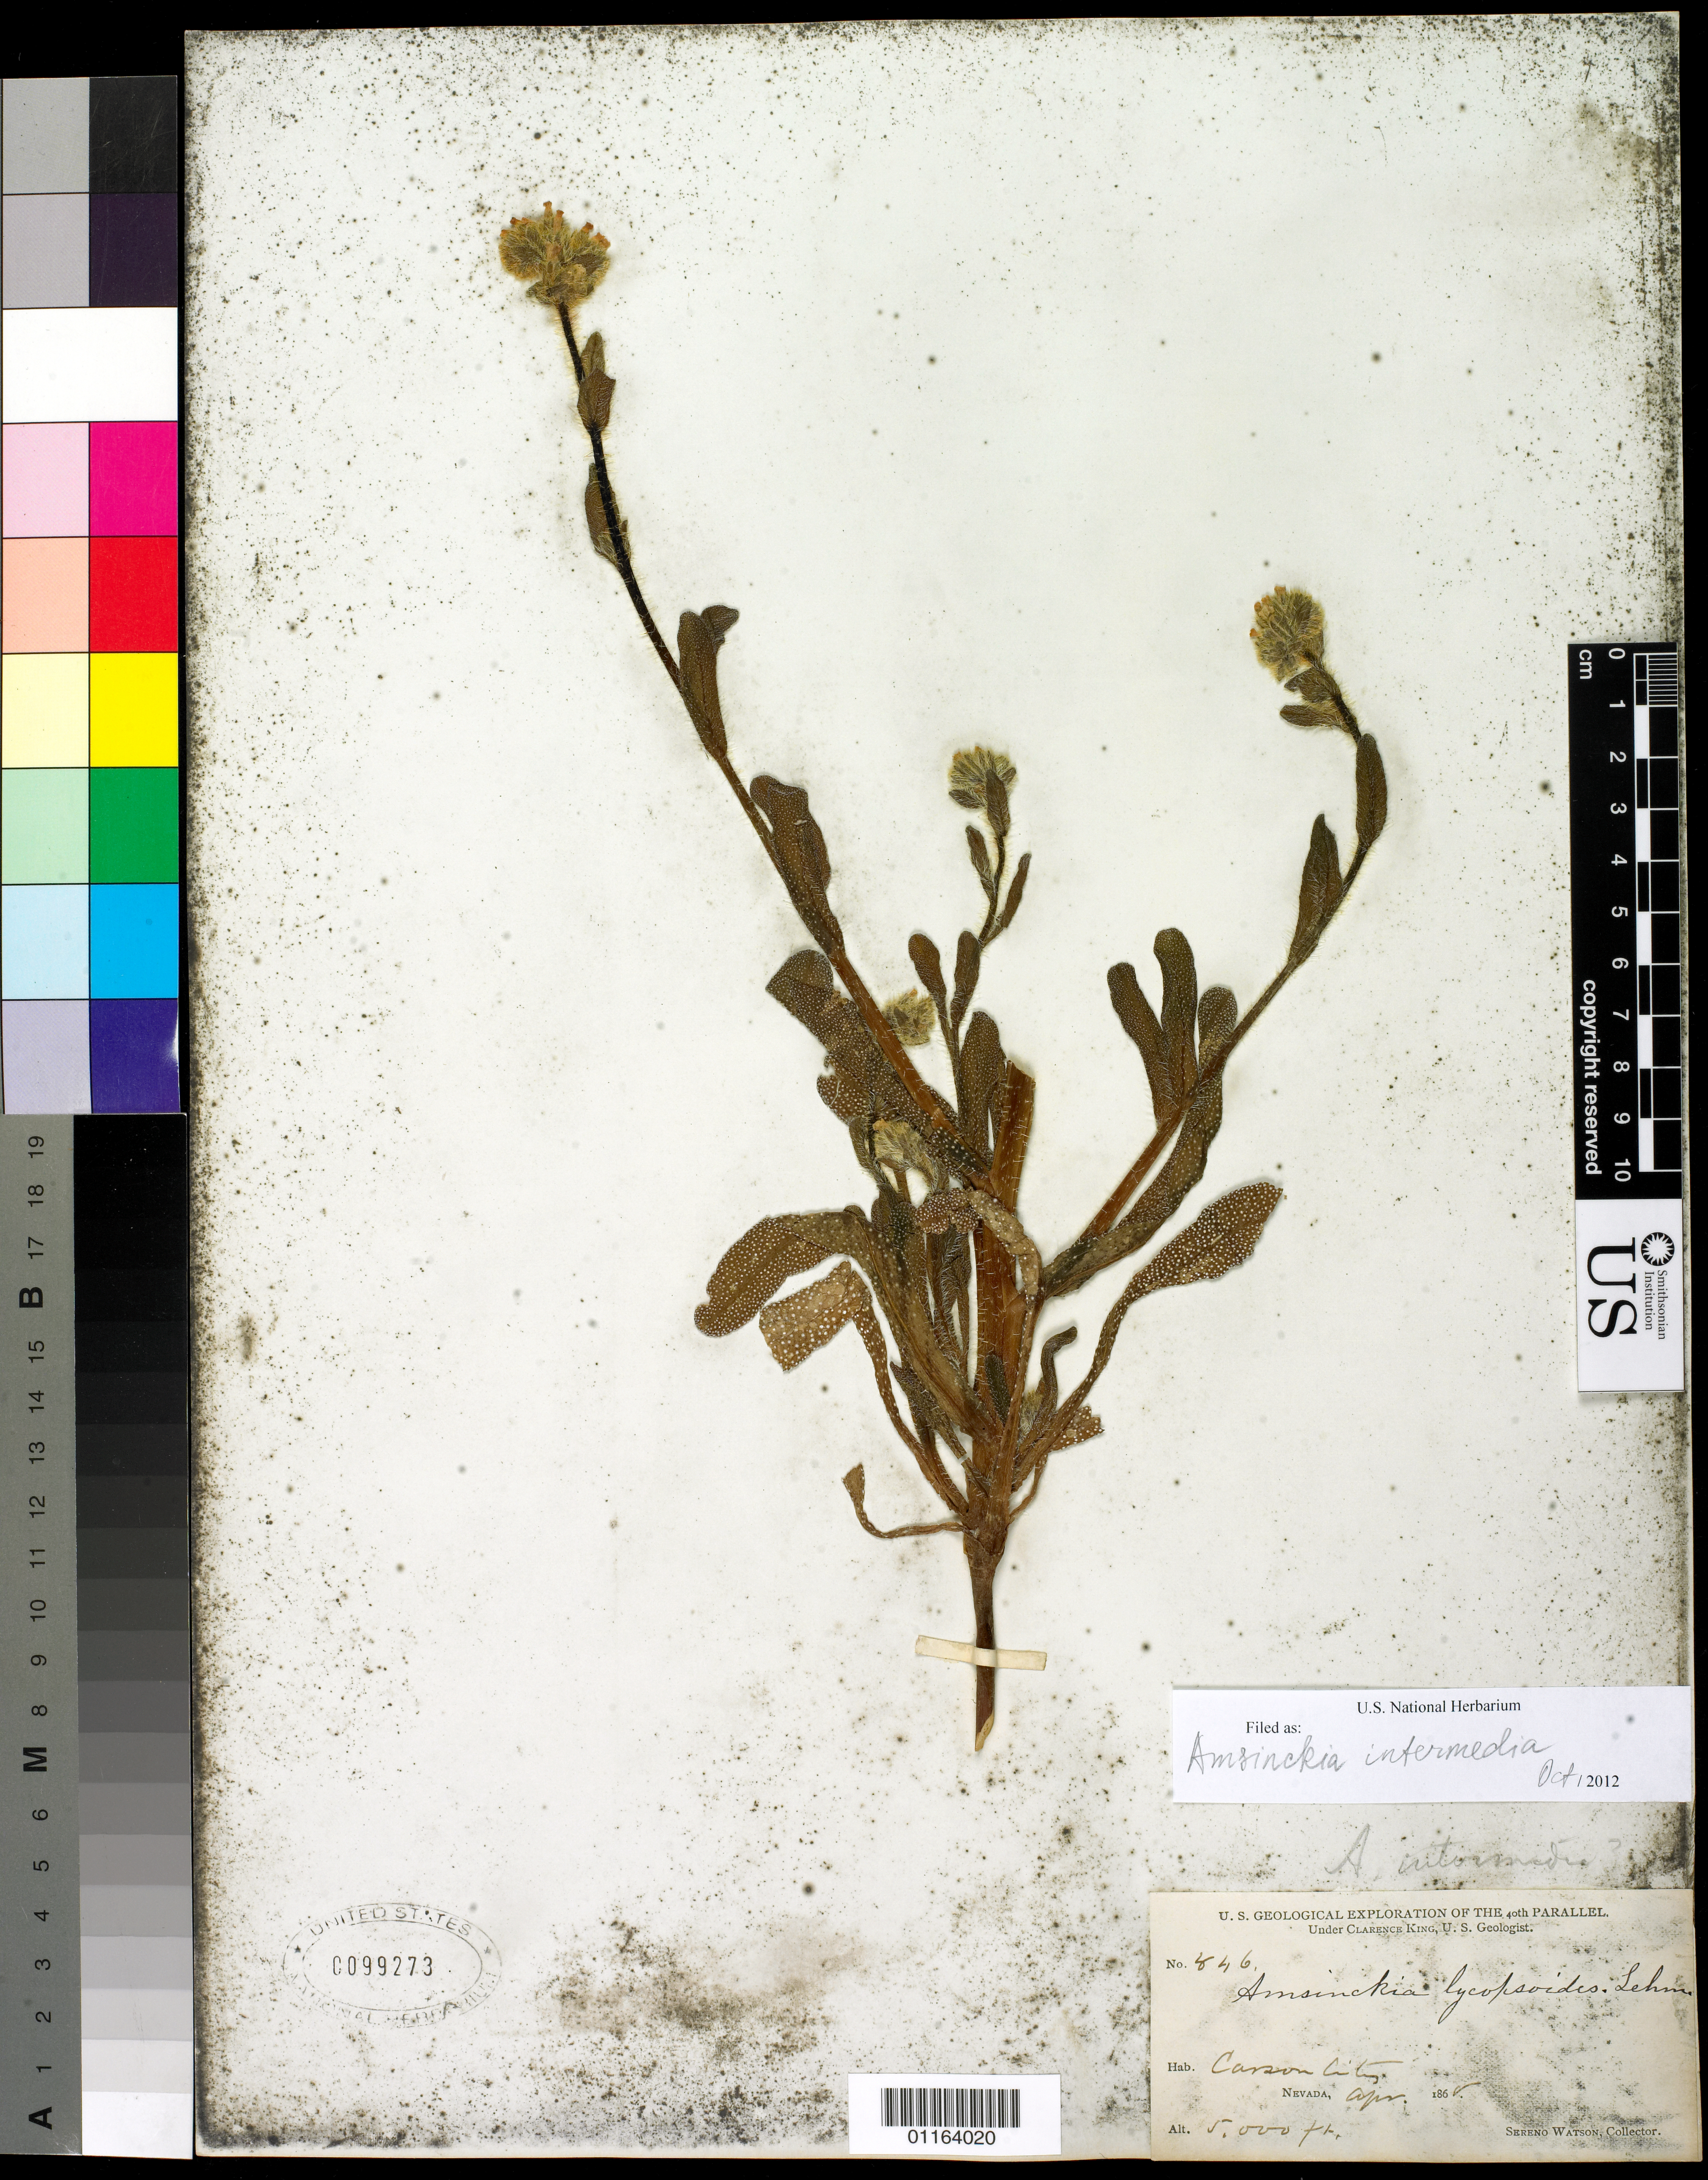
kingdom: Plantae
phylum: Tracheophyta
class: Magnoliopsida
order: Boraginales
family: Boraginaceae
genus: Amsinckia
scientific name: Amsinckia intermedia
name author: Fisch. & C.A. Mey.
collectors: S. Watson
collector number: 346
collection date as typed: Apr 1868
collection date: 1868-04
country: United States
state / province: Nevada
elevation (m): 1524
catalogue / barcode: US 99273